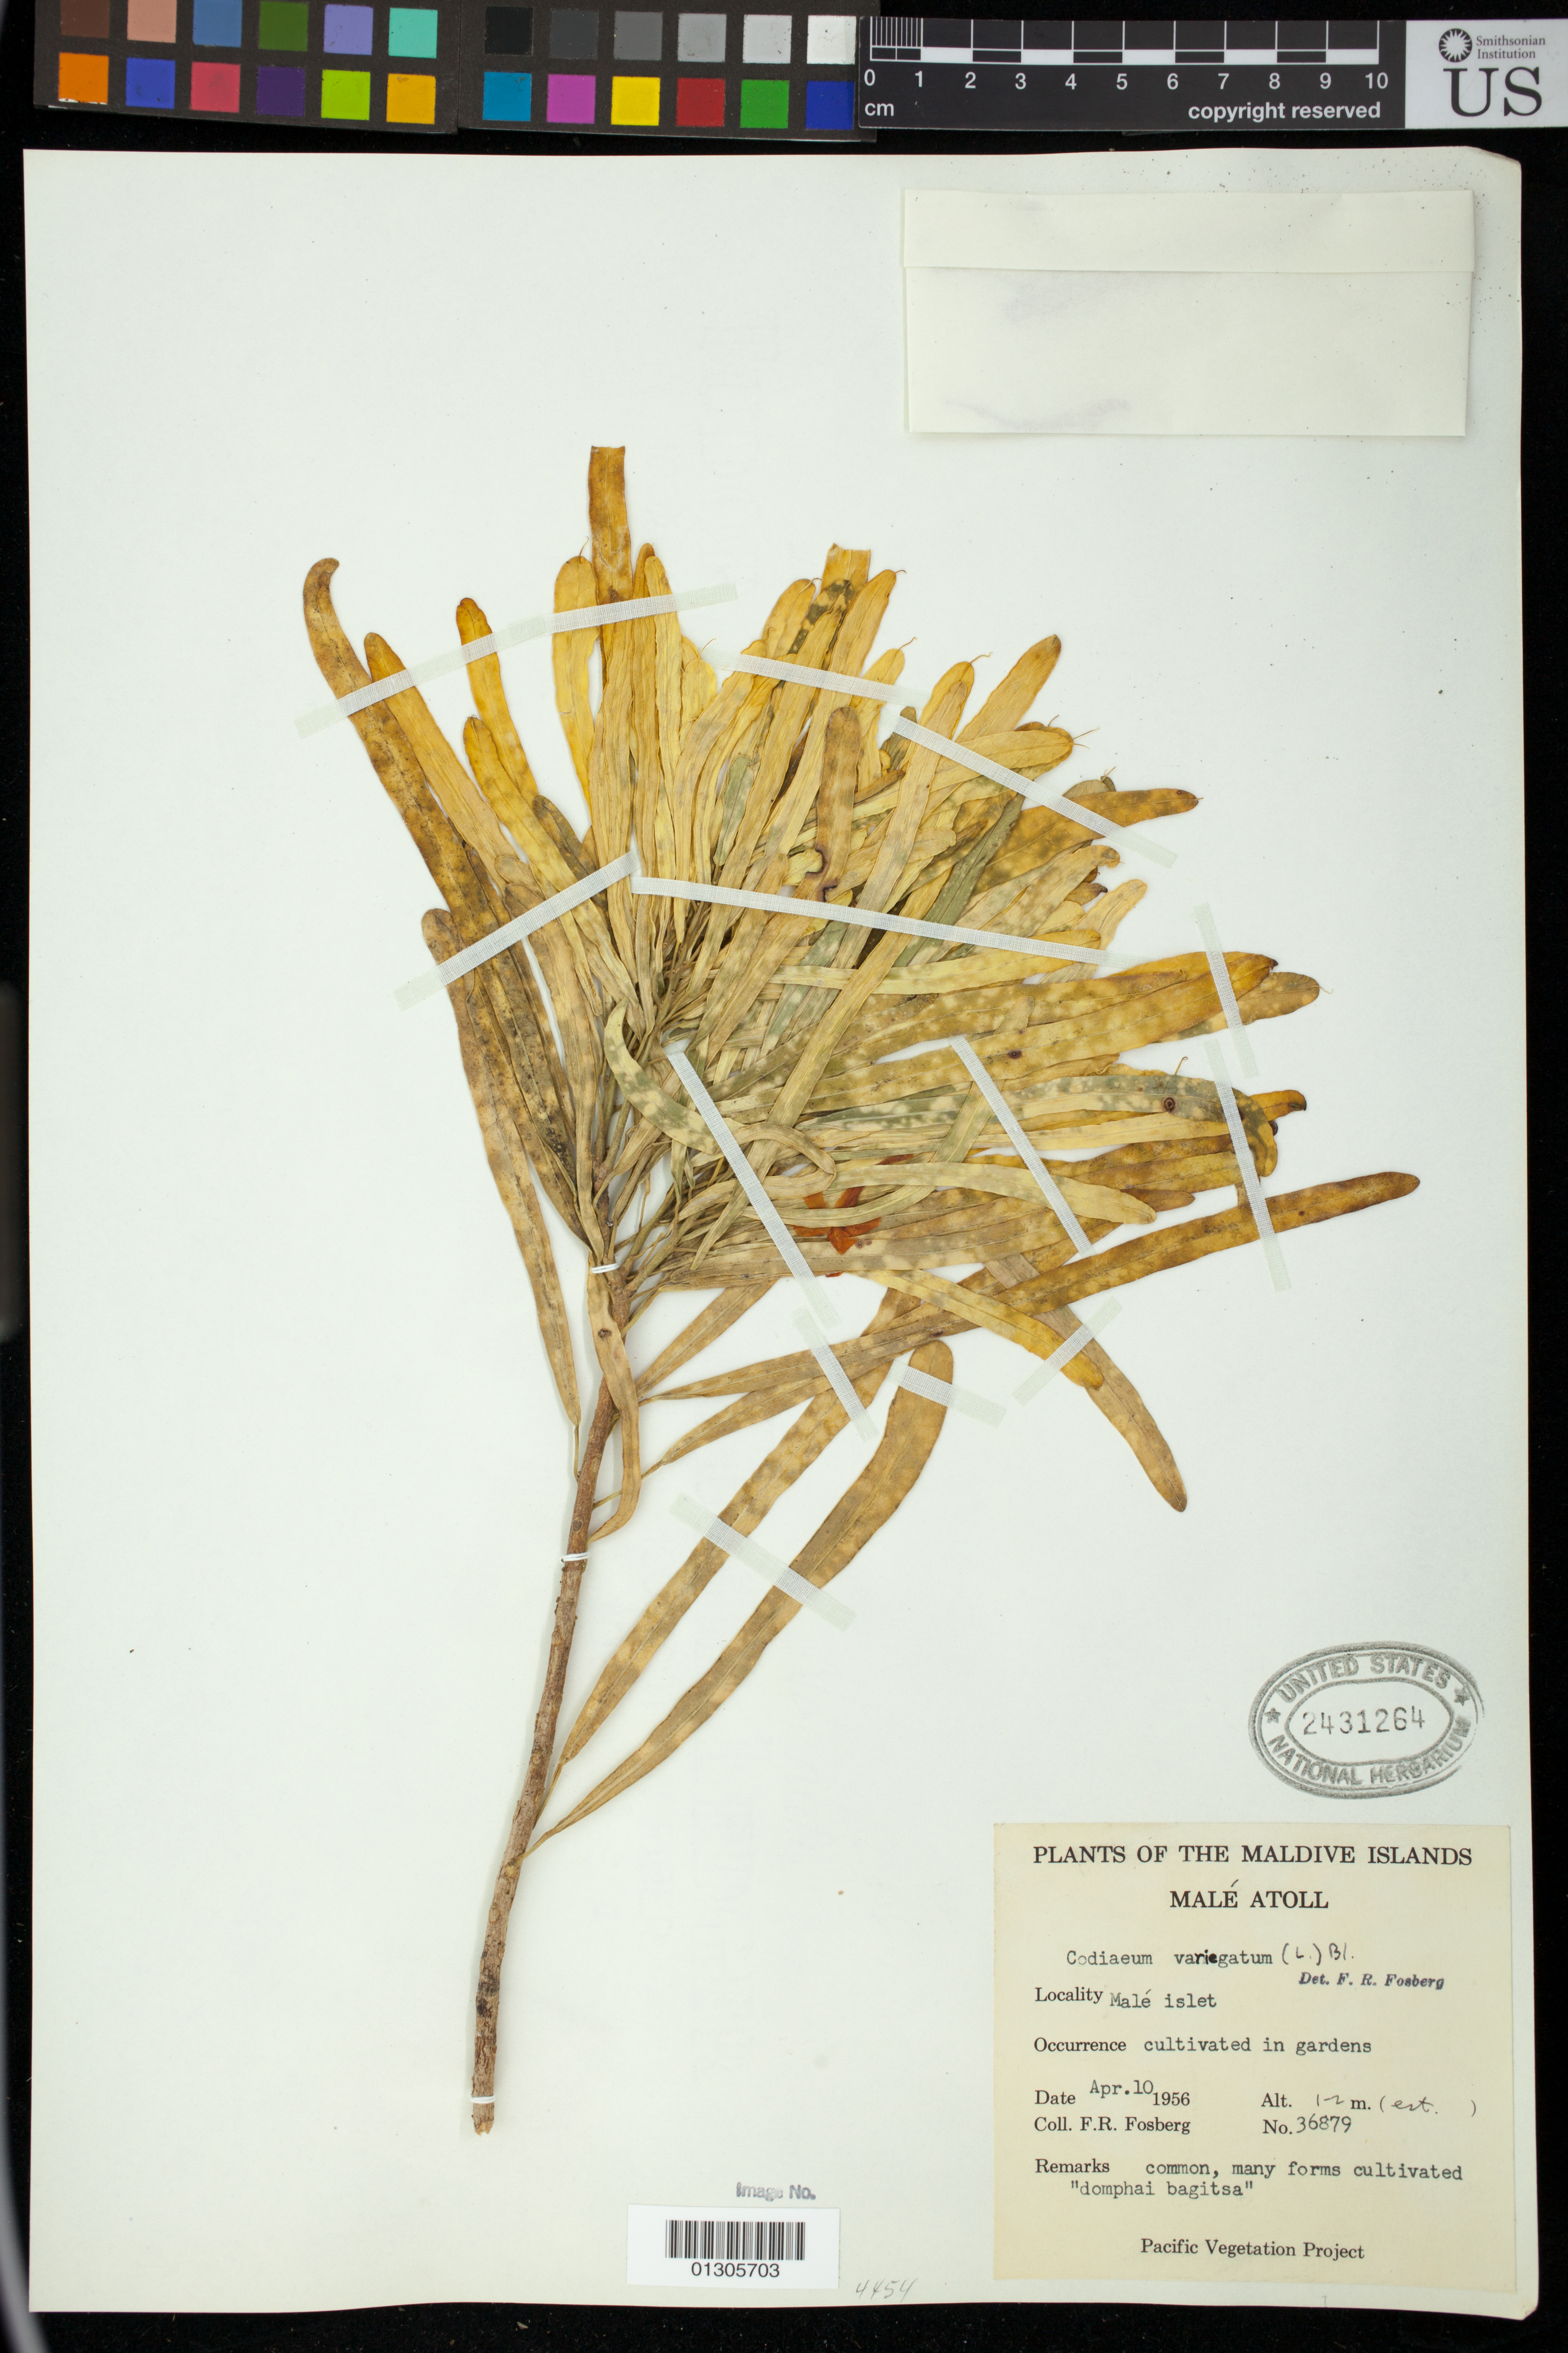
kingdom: Plantae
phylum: Tracheophyta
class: Magnoliopsida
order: Malpighiales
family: Euphorbiaceae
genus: Codiaeum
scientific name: Codiaeum variegatum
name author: (L.) Rumph. ex A. Juss.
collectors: F. R. Fosberg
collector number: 36879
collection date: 1956-04-10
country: Maldive Islands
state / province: Kaafu Atoll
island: Male Atoll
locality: Malé Atoll, Malé islet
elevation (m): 1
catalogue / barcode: US 2431264